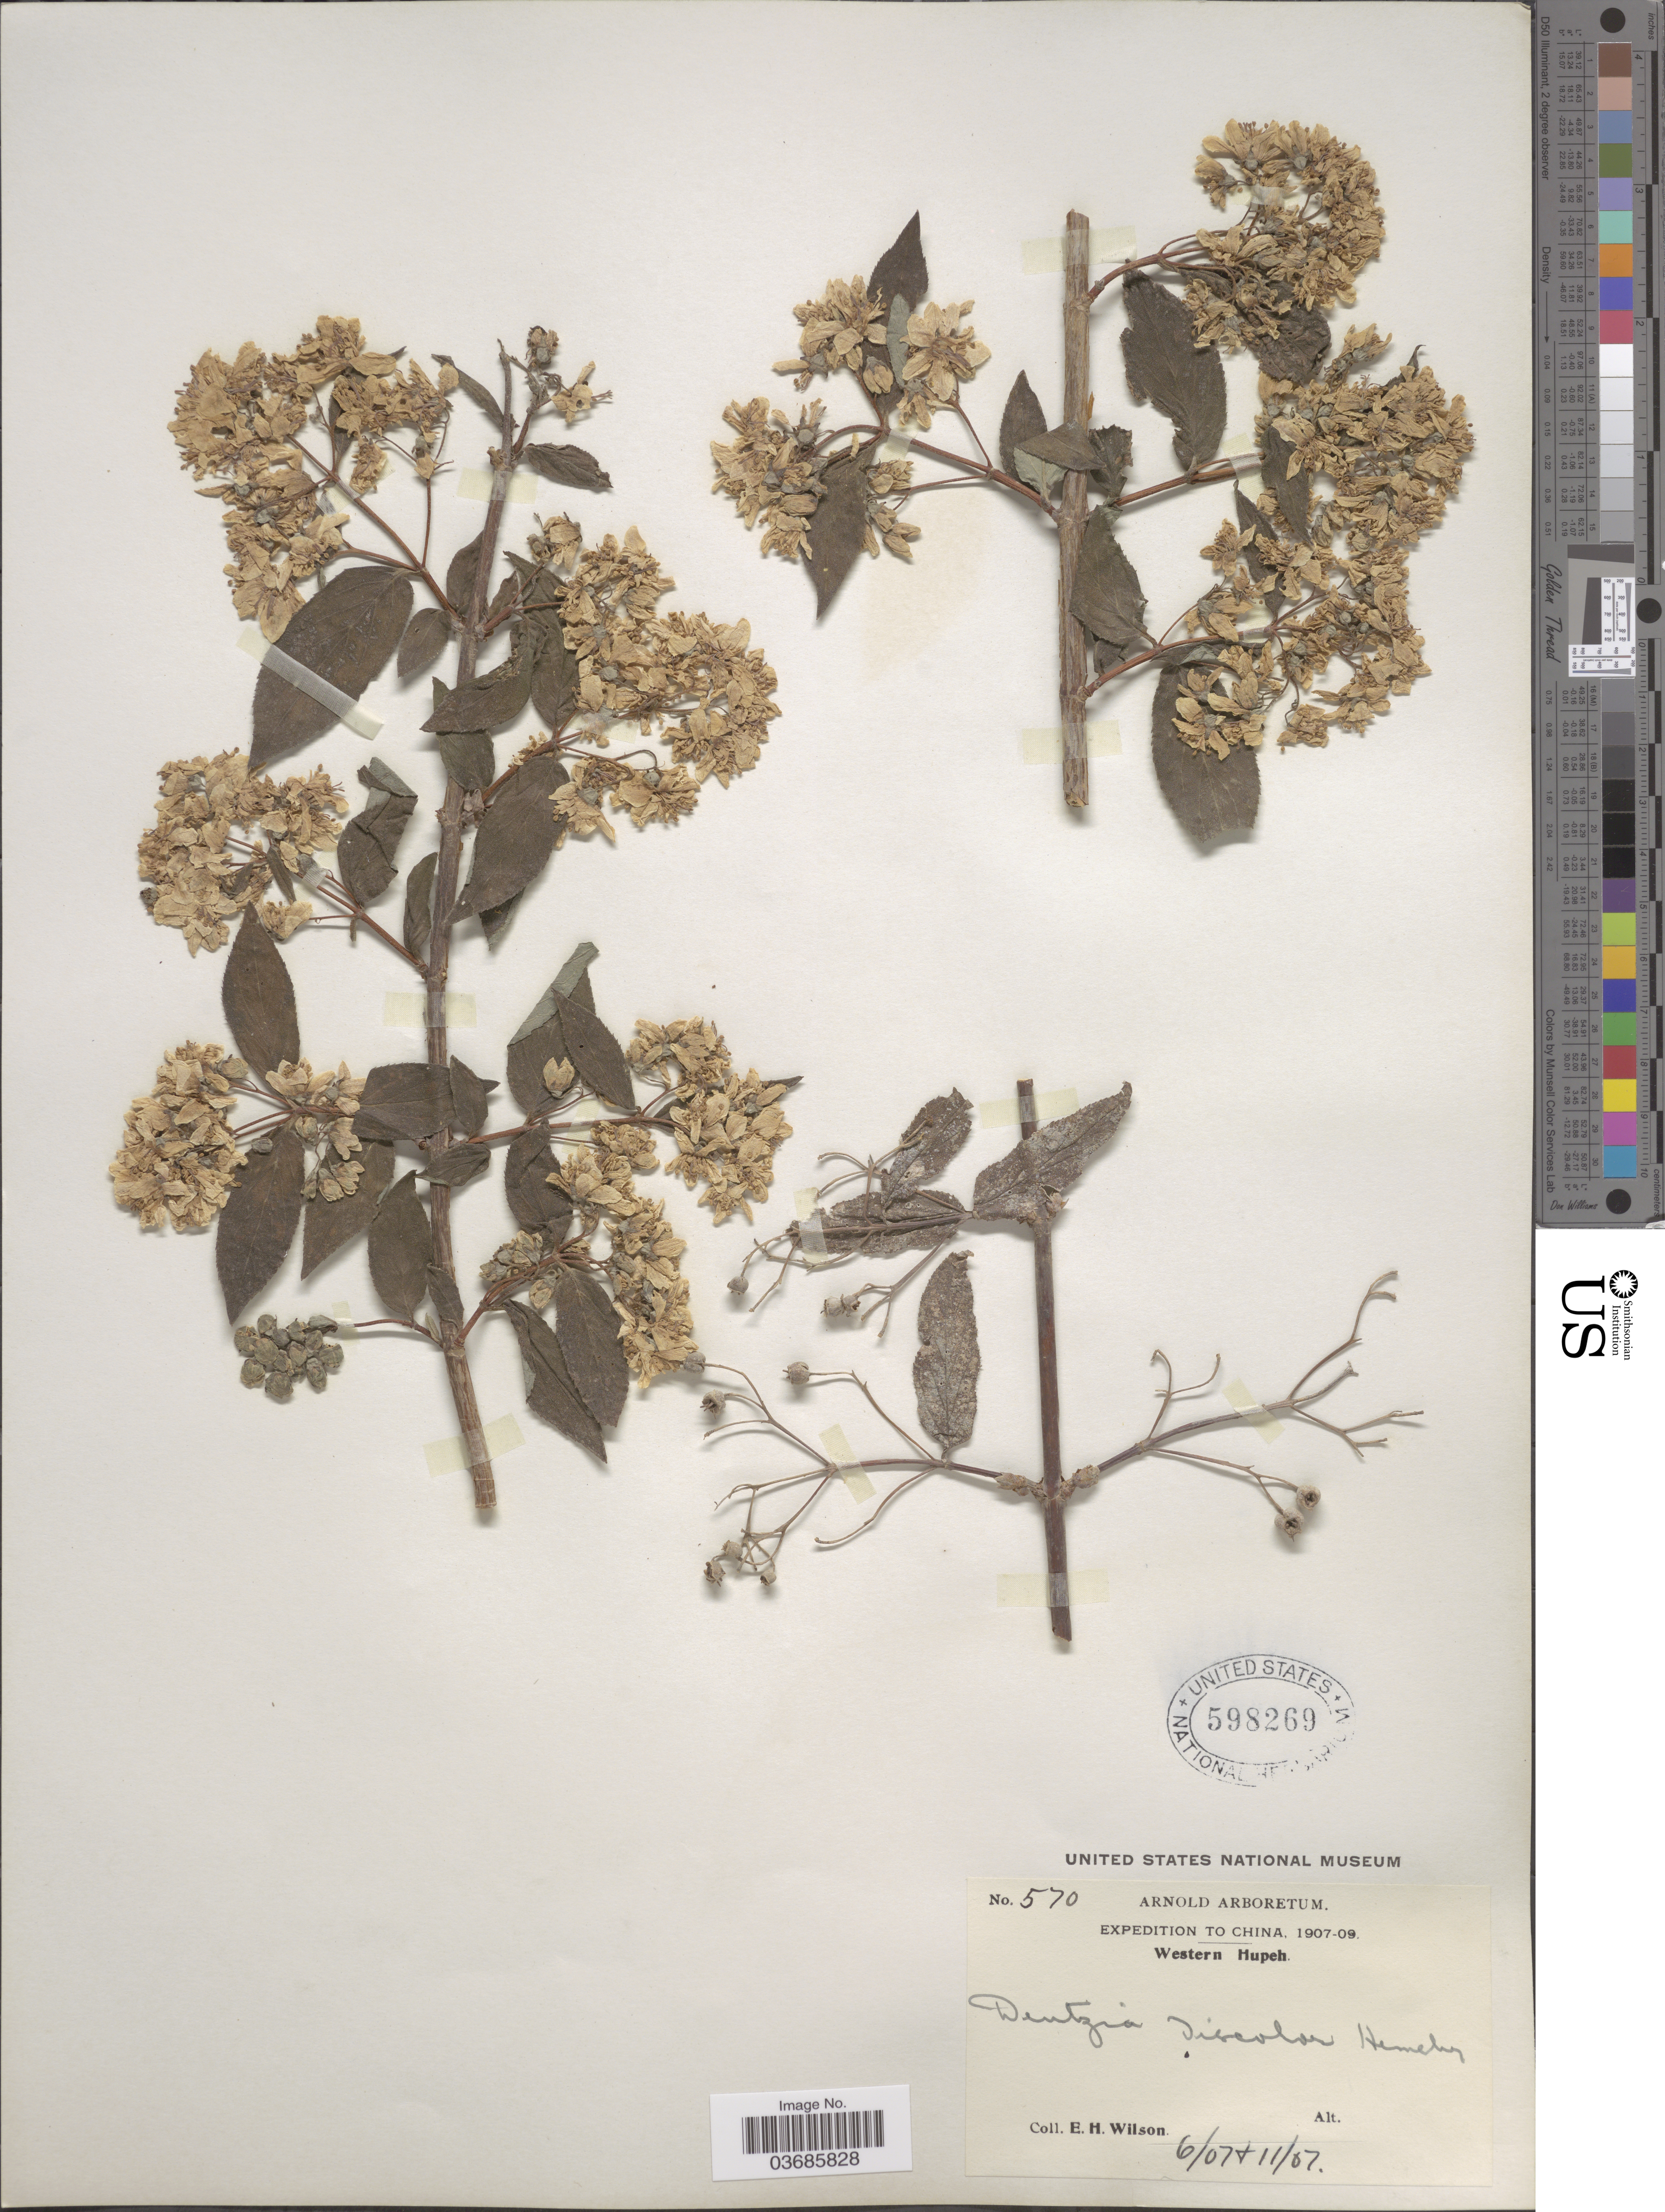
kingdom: Plantae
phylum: Tracheophyta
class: Magnoliopsida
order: Cornales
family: Hydrangeaceae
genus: Deutzia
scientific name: Deutzia discolor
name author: Hemsl.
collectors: E. Wilson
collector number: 570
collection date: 1907-06/1907-11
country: China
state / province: Hubei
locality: Expedition to China, 1907-09. Western Hupeh.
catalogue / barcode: US 598269